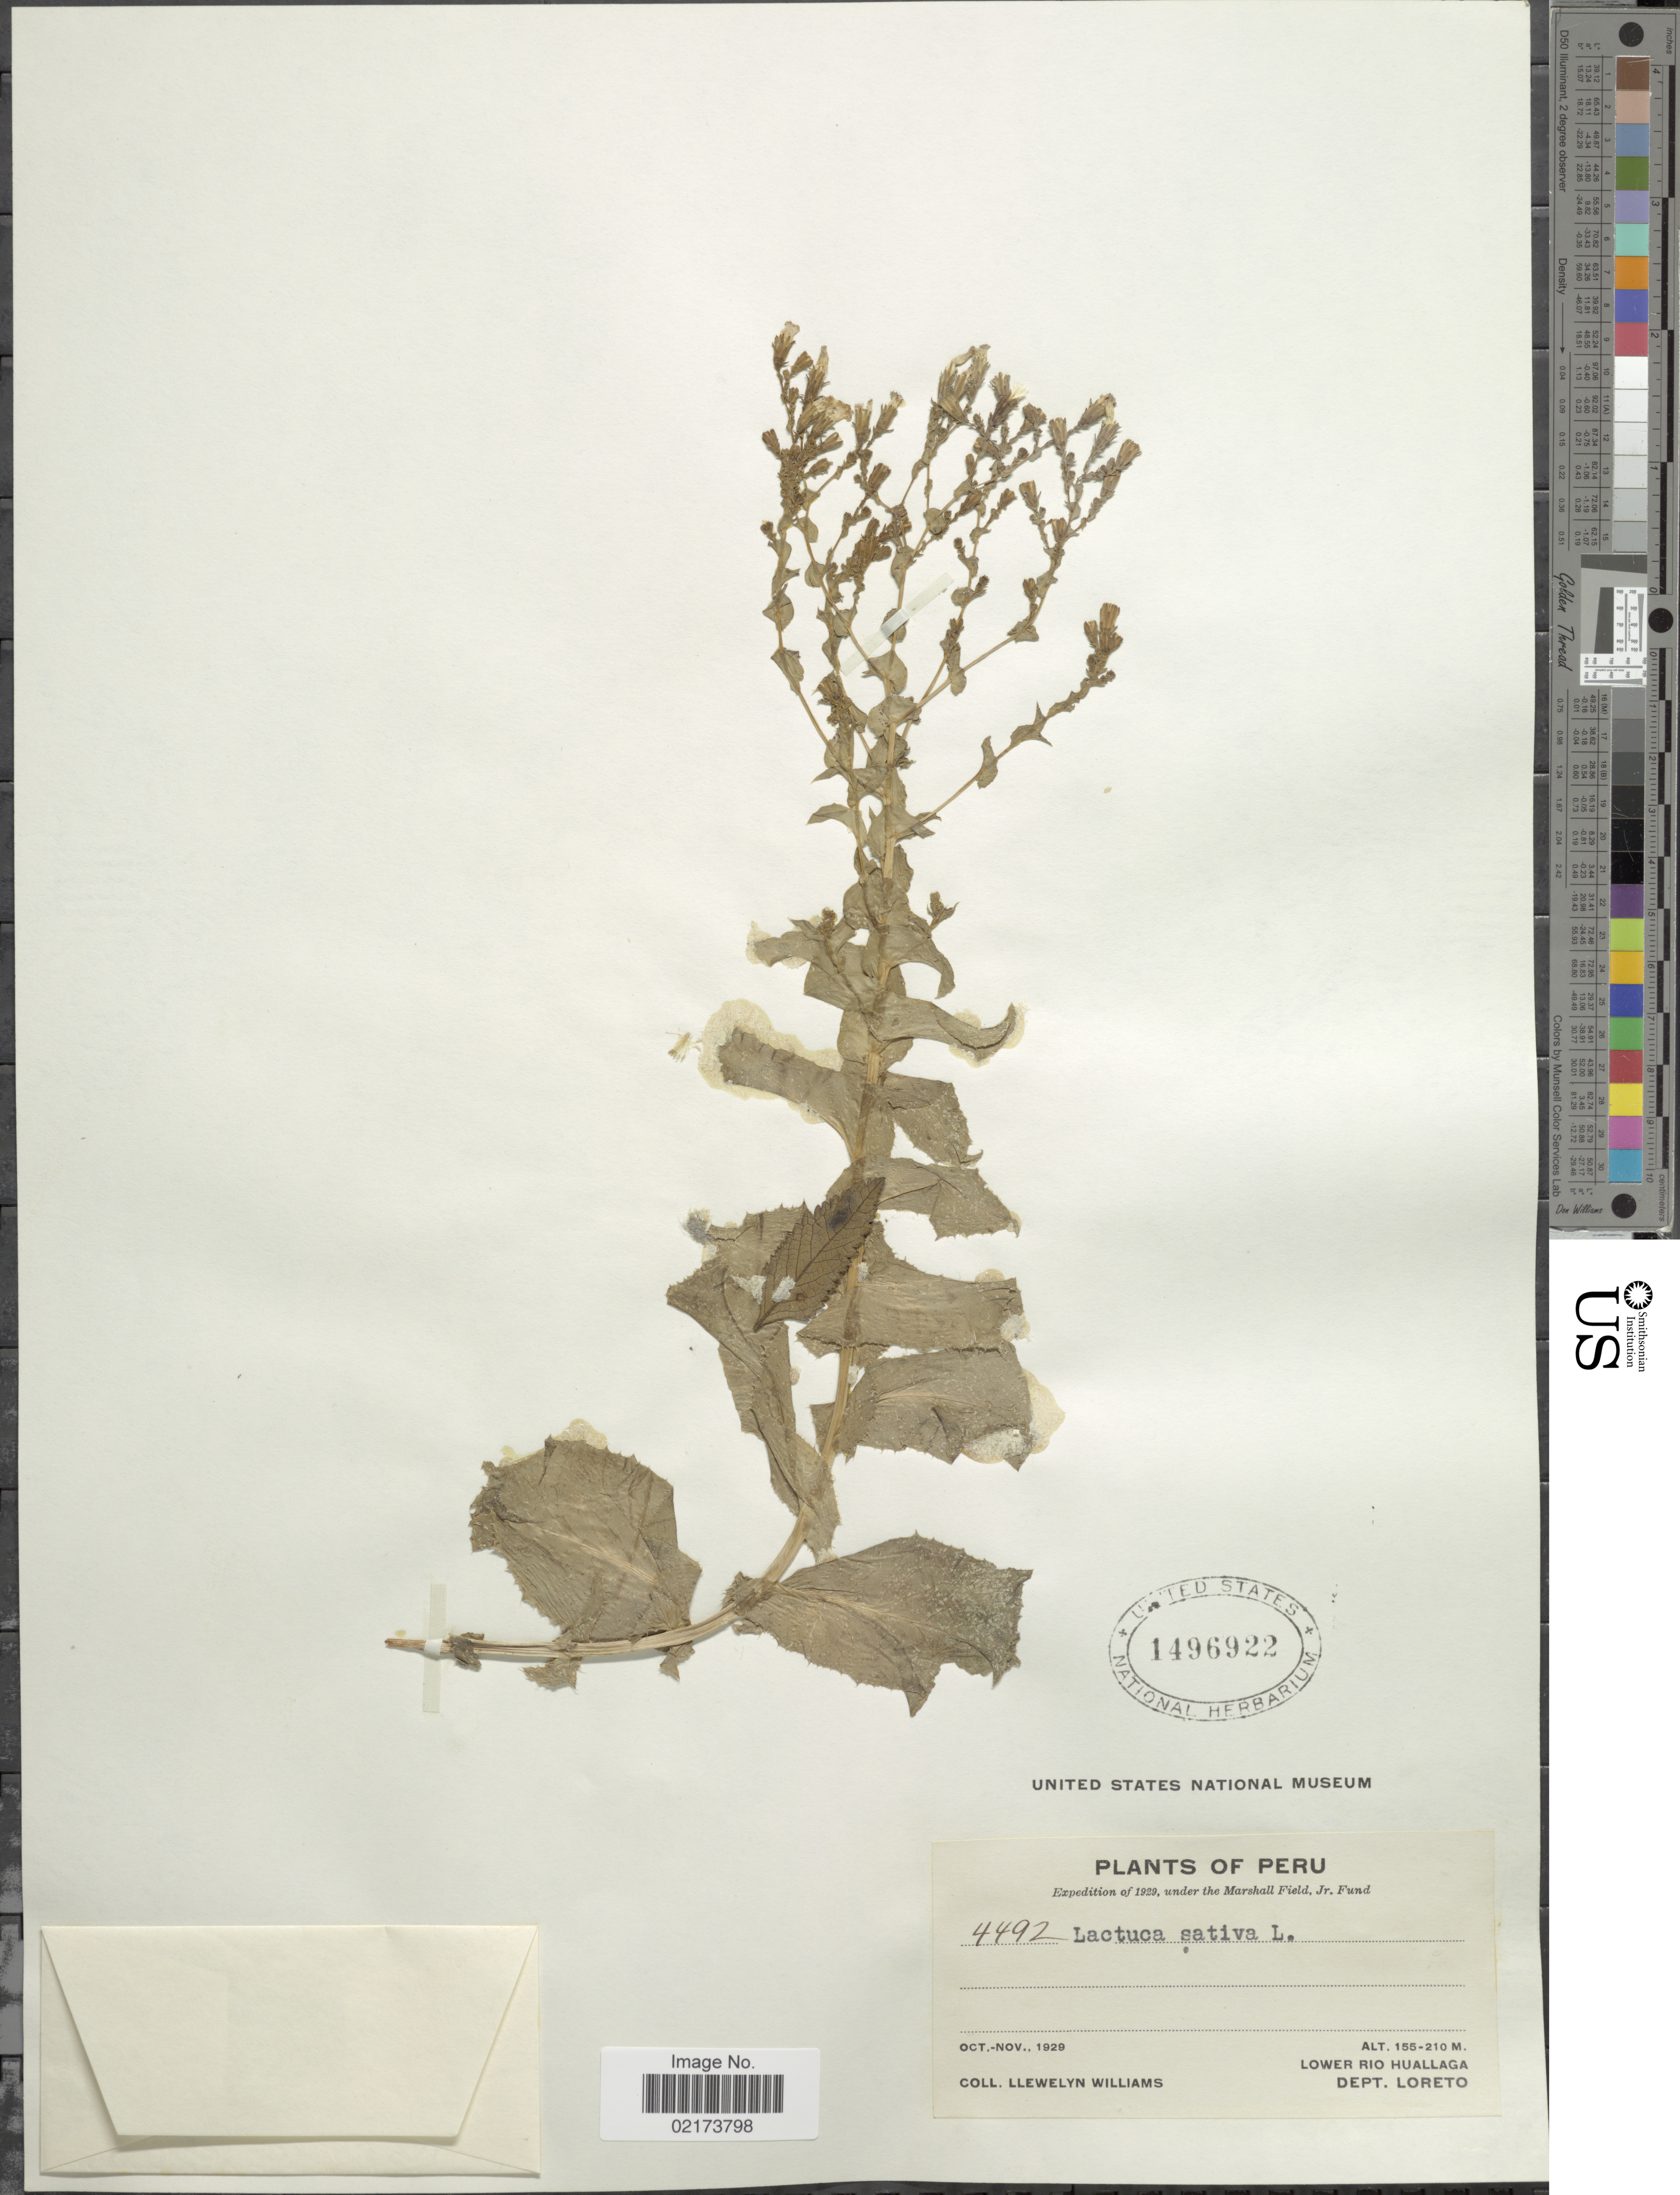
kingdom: Plantae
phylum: Tracheophyta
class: Magnoliopsida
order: Asterales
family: Asteraceae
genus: Lactuca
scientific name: Lactuca sativa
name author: L.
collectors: Ll. Williams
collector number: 4492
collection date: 1929-10/1929-11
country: Peru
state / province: Loreto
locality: Lower Rio Huallaga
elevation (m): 155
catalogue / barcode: US 1496922